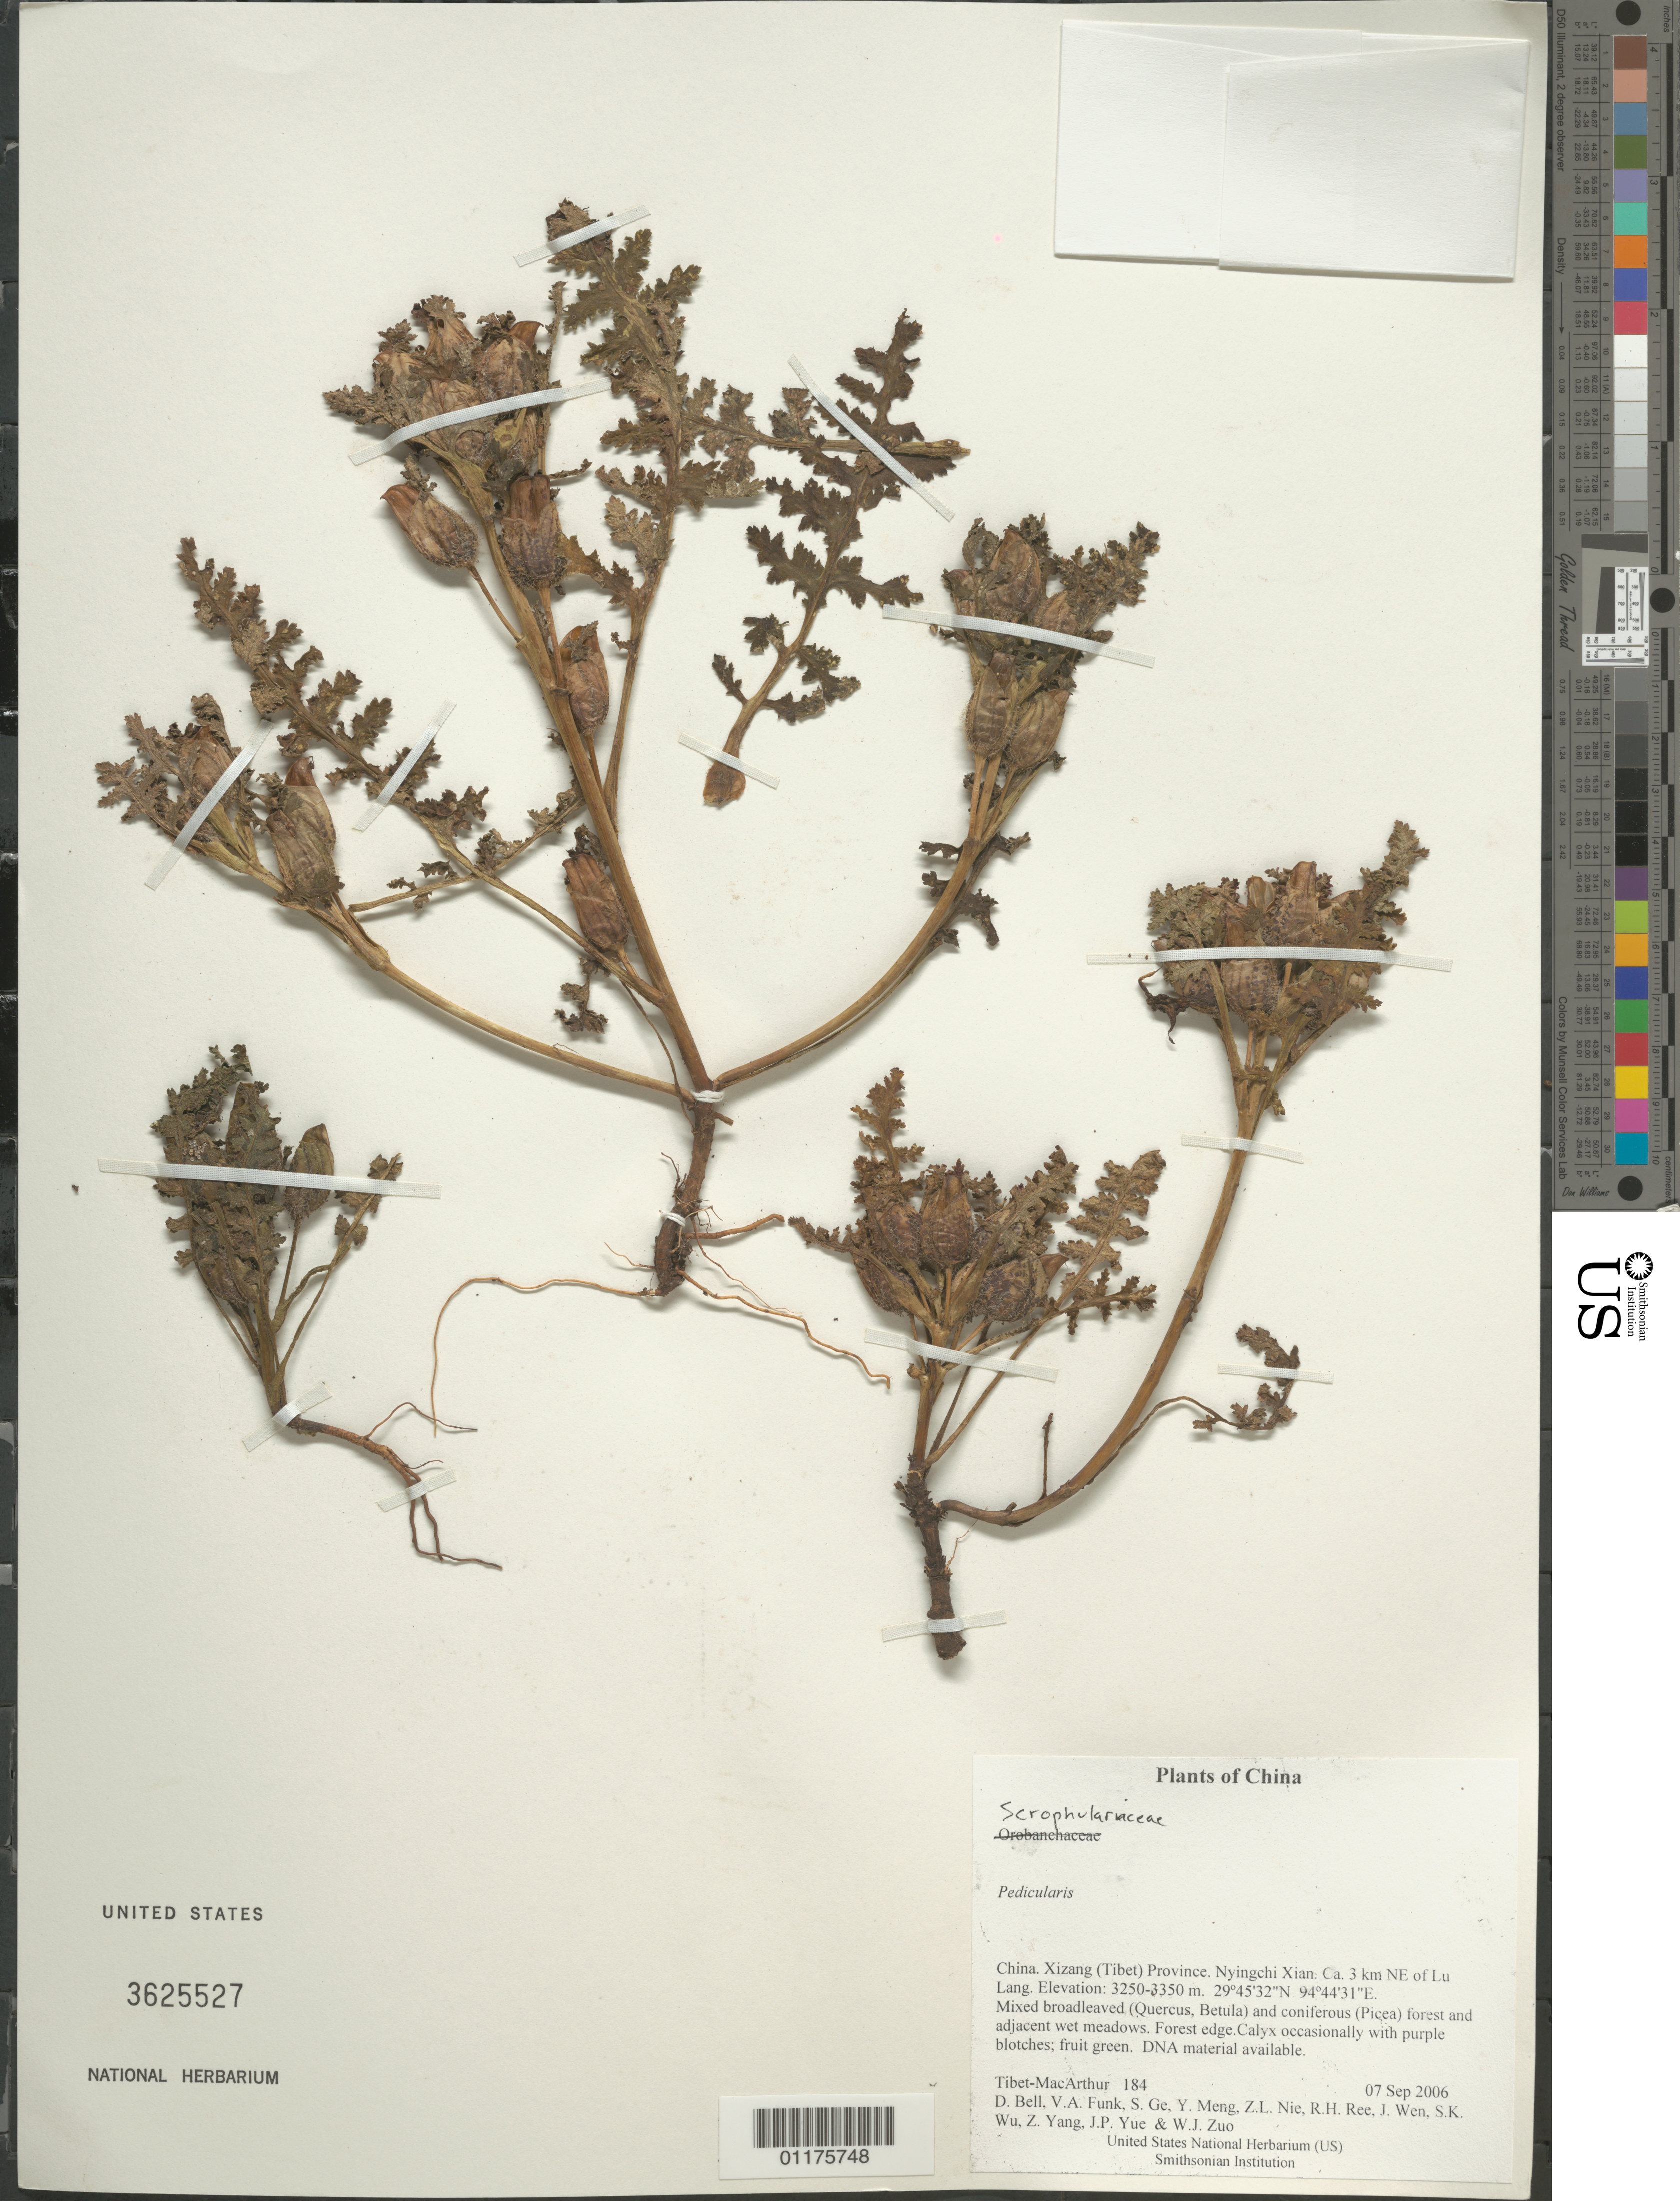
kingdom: Plantae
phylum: Tracheophyta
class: Magnoliopsida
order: Lamiales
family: Orobanchaceae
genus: Pedicularis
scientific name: Pedicularis sp.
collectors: Tibet-MacArthur, D. A. Bell, V. Funk, S. Ge, Y. Meng, Z. Nie, R. Ree, J. Wen, S. K. Wu, Z. Yang, J. Yue & W. Zuo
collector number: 184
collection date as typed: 07 Sep 2006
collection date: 2006-09-07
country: China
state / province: Xizang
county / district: Nyingchi Xian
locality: Ca. 3 km NE of Lu Lang.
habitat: Mixed broadleaved (Quercus, Betula) and coniferous (Picea) forest and adjacent wet meadows. Forest edge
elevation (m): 3250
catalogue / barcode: US 3625527